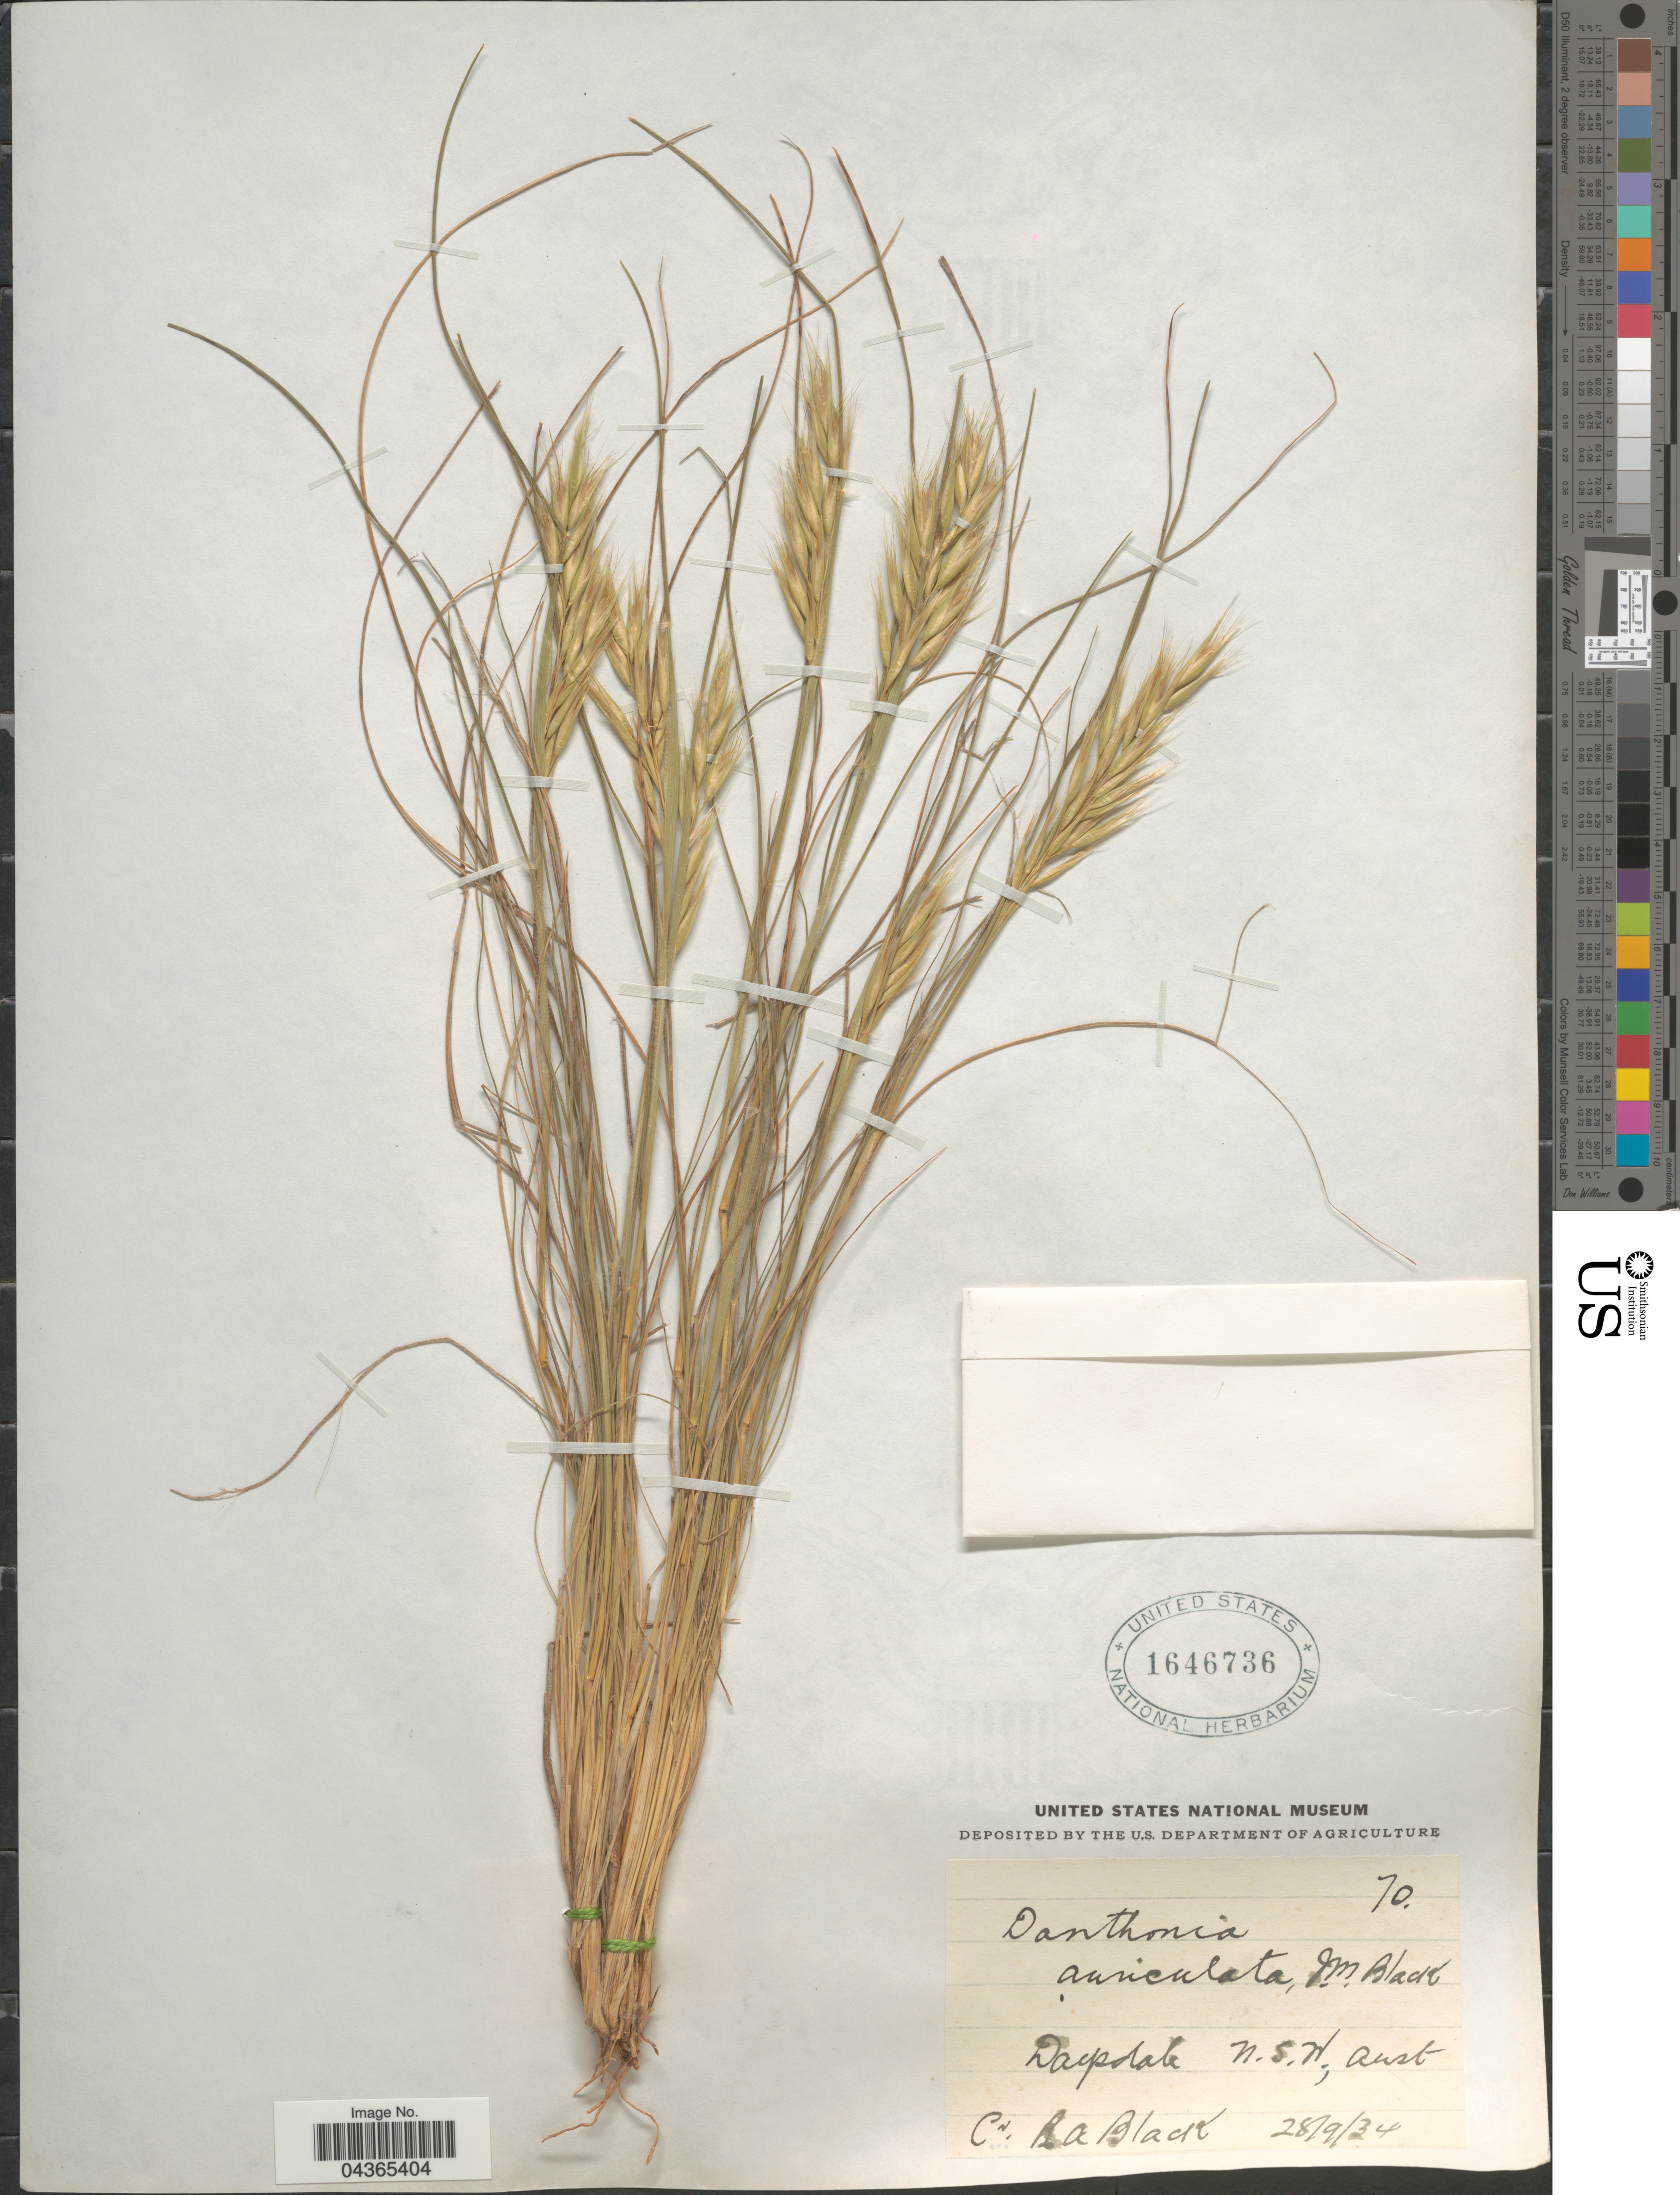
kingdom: Plantae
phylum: Tracheophyta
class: Liliopsida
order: Poales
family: Poaceae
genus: Rytidosperma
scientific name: Rytidosperma auriculatum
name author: (J.M. Black) Connor & Edgar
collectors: R. A. Black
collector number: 70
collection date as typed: Transcribed d/m/y: 28/9/34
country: Australia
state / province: New South Wales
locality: Daysdale.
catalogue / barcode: US 1646736